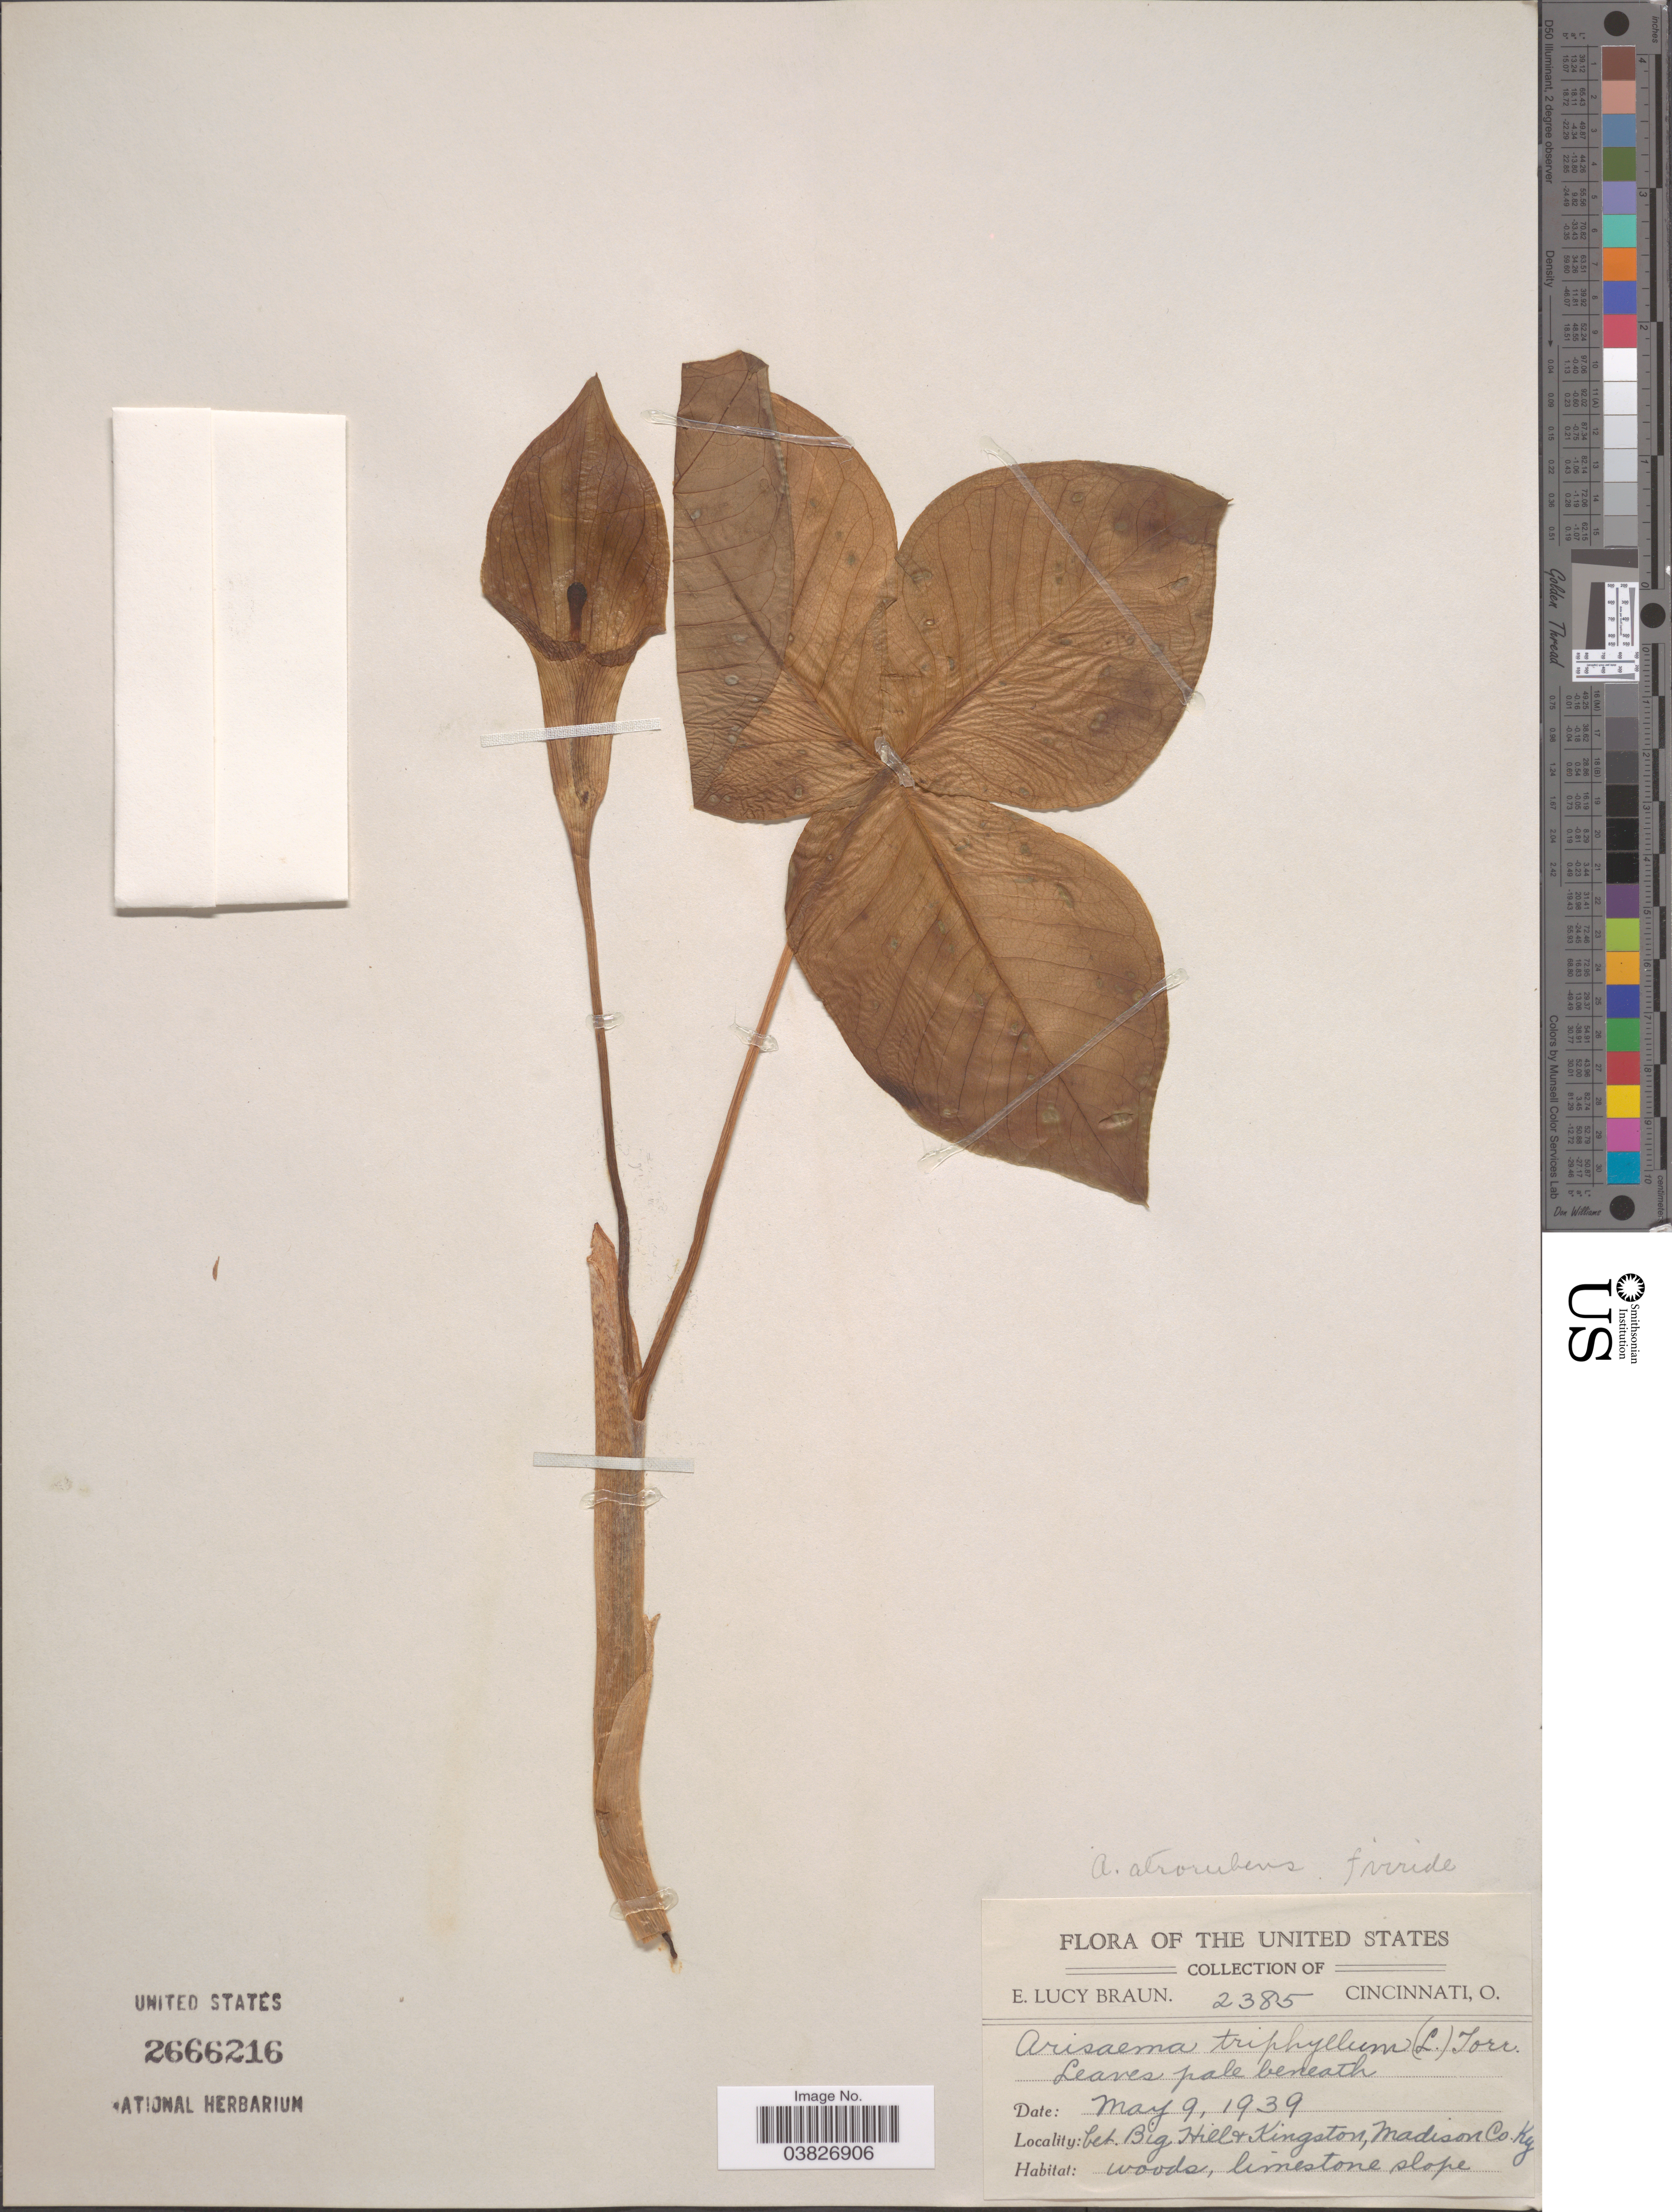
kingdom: Plantae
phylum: Tracheophyta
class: Liliopsida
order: Alismatales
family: Araceae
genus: Arisaema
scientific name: Arisaema atrorubens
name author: (Aiton) Blume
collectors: E. L. Braun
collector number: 2385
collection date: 1939-05-09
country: United States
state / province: Kentucky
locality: Bet. Big Hill & Kingston, Madison Co.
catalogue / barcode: US 2666216